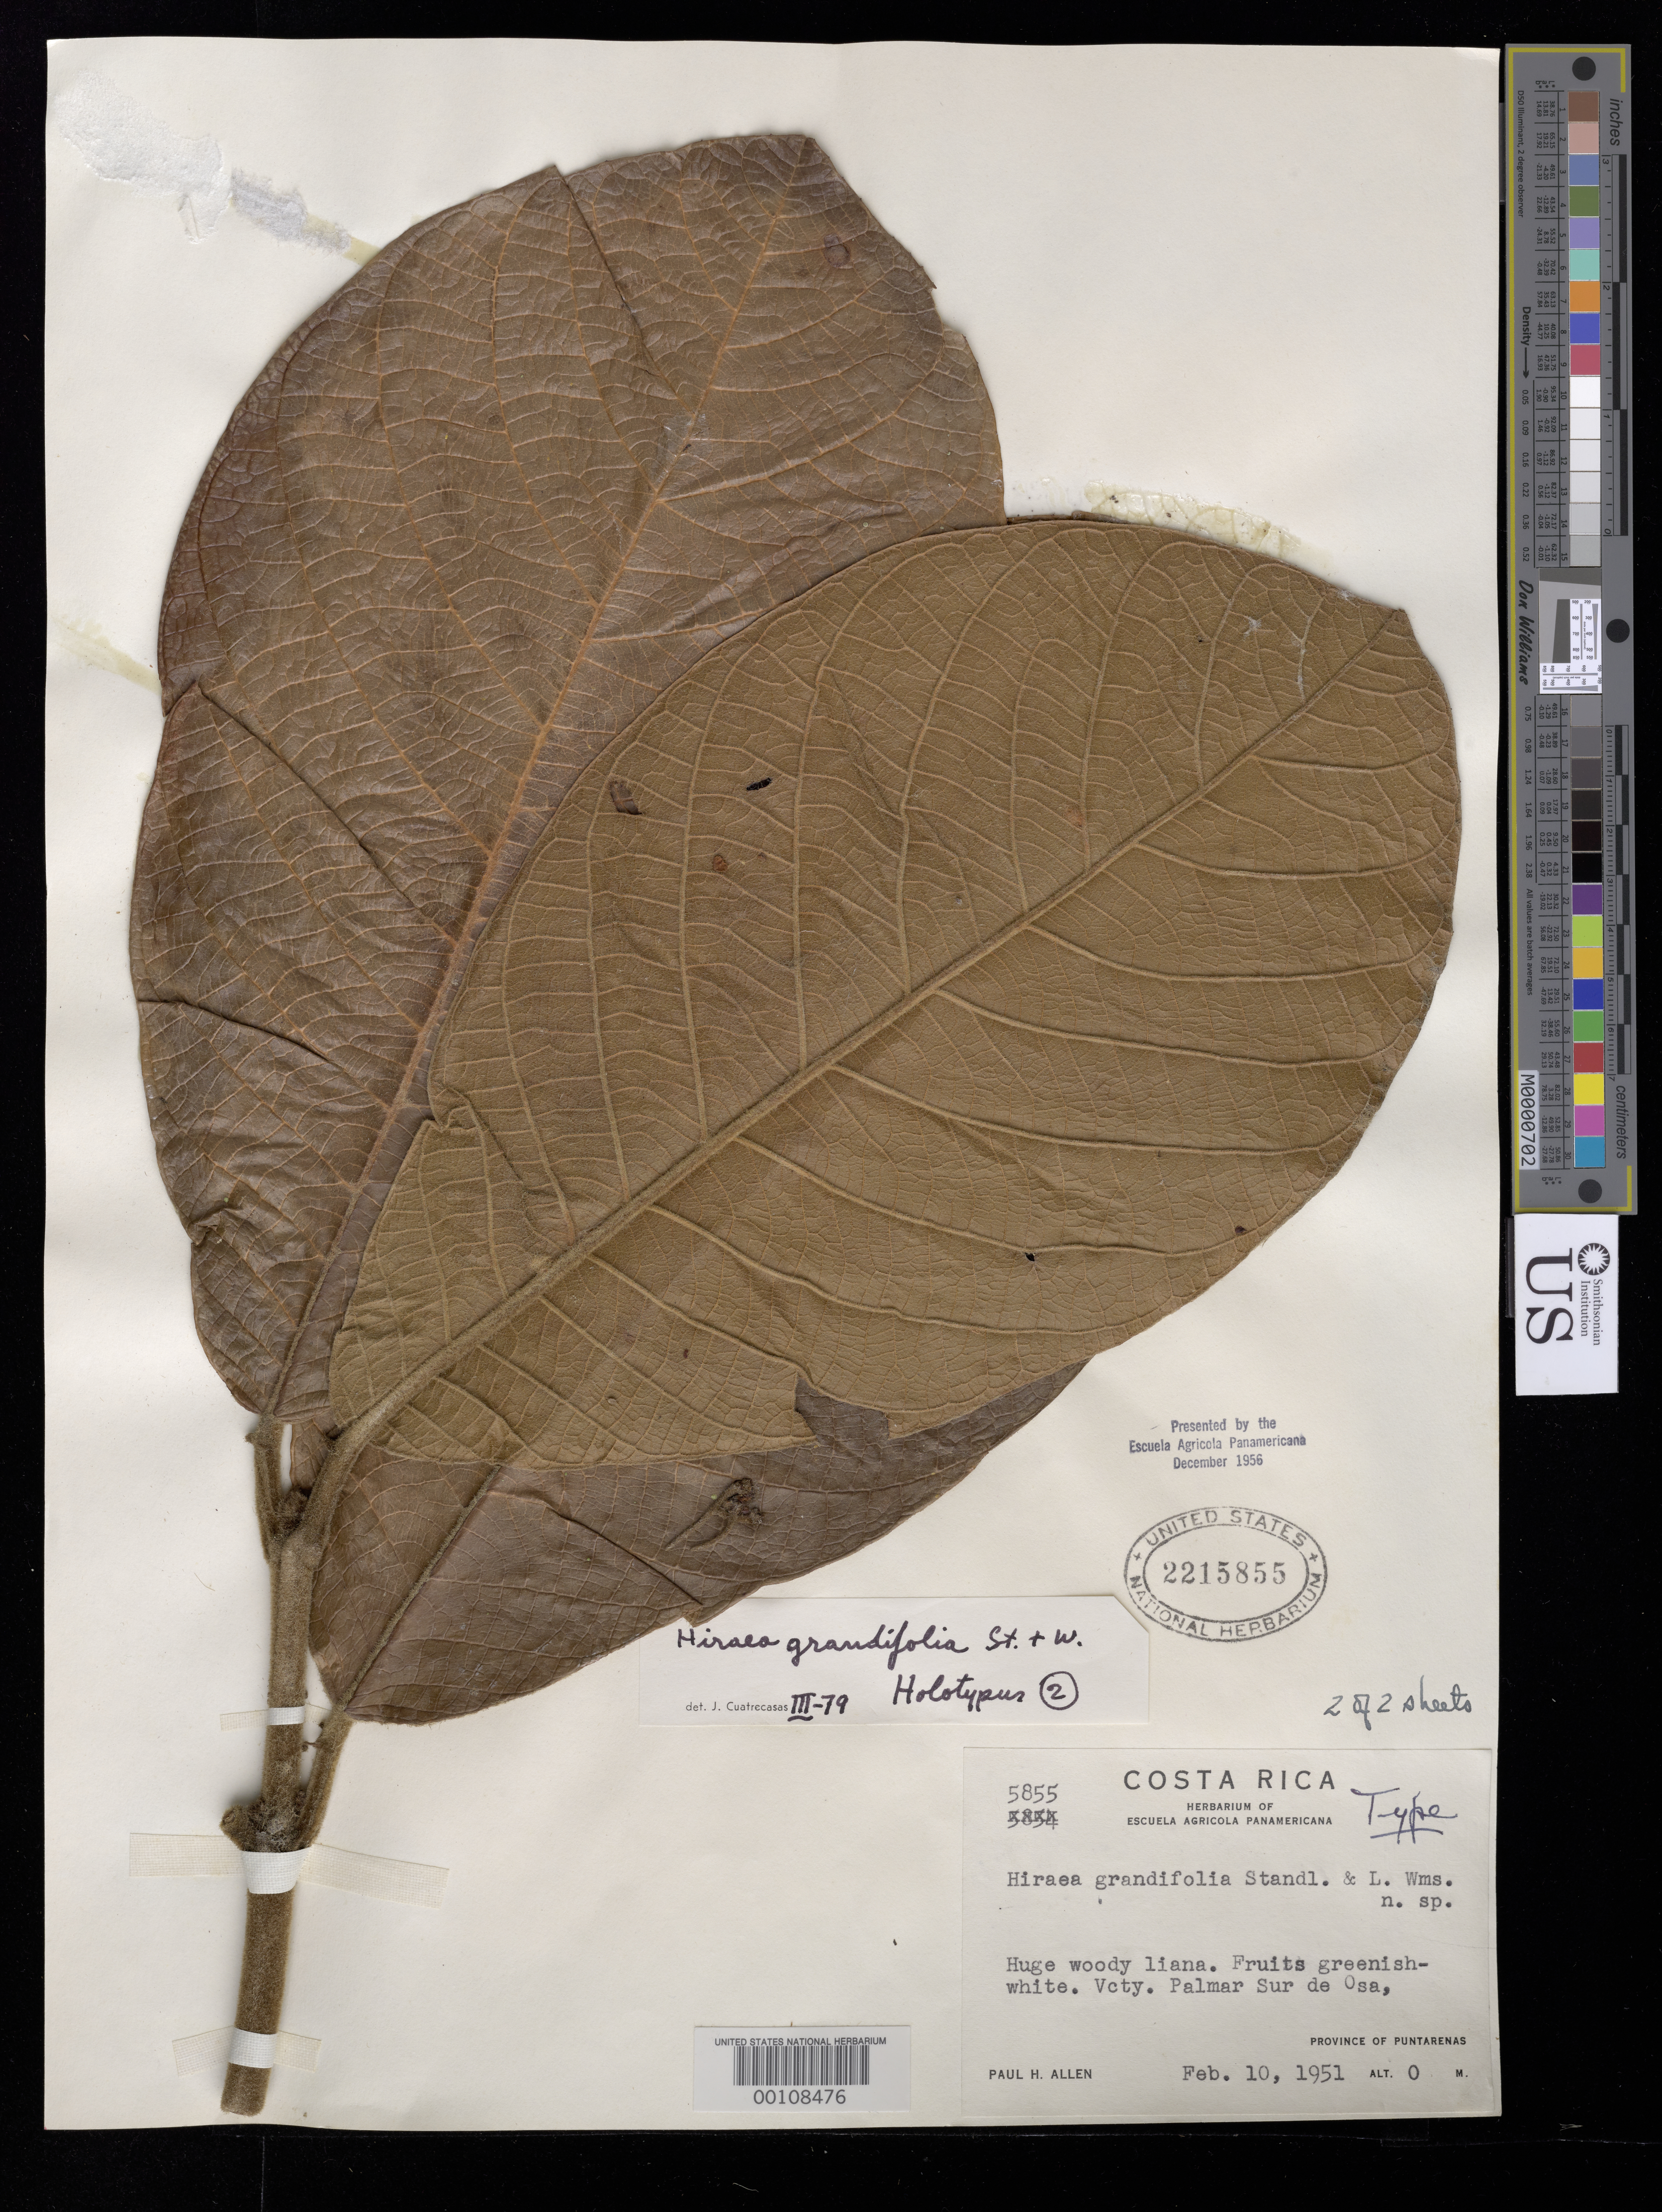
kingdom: Plantae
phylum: Tracheophyta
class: Magnoliopsida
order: Malpighiales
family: Malpighiaceae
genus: Hiraea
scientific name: Hiraea grandifolia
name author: Standl. & L.O. Williams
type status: Holotype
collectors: P. H. Allen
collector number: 5855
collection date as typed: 10 Feb 1951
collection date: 1951-02-10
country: Costa Rica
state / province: Puntarenas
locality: Vicinity of Palmar Sur de Osa.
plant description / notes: "Presented by the Escuela Agricola Panamericana December 1956." Holotype [on 2 sheets], transferred from EAP to US (see Dorr et al. 2009, Taxon 58: 993-1001).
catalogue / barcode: US 2215855